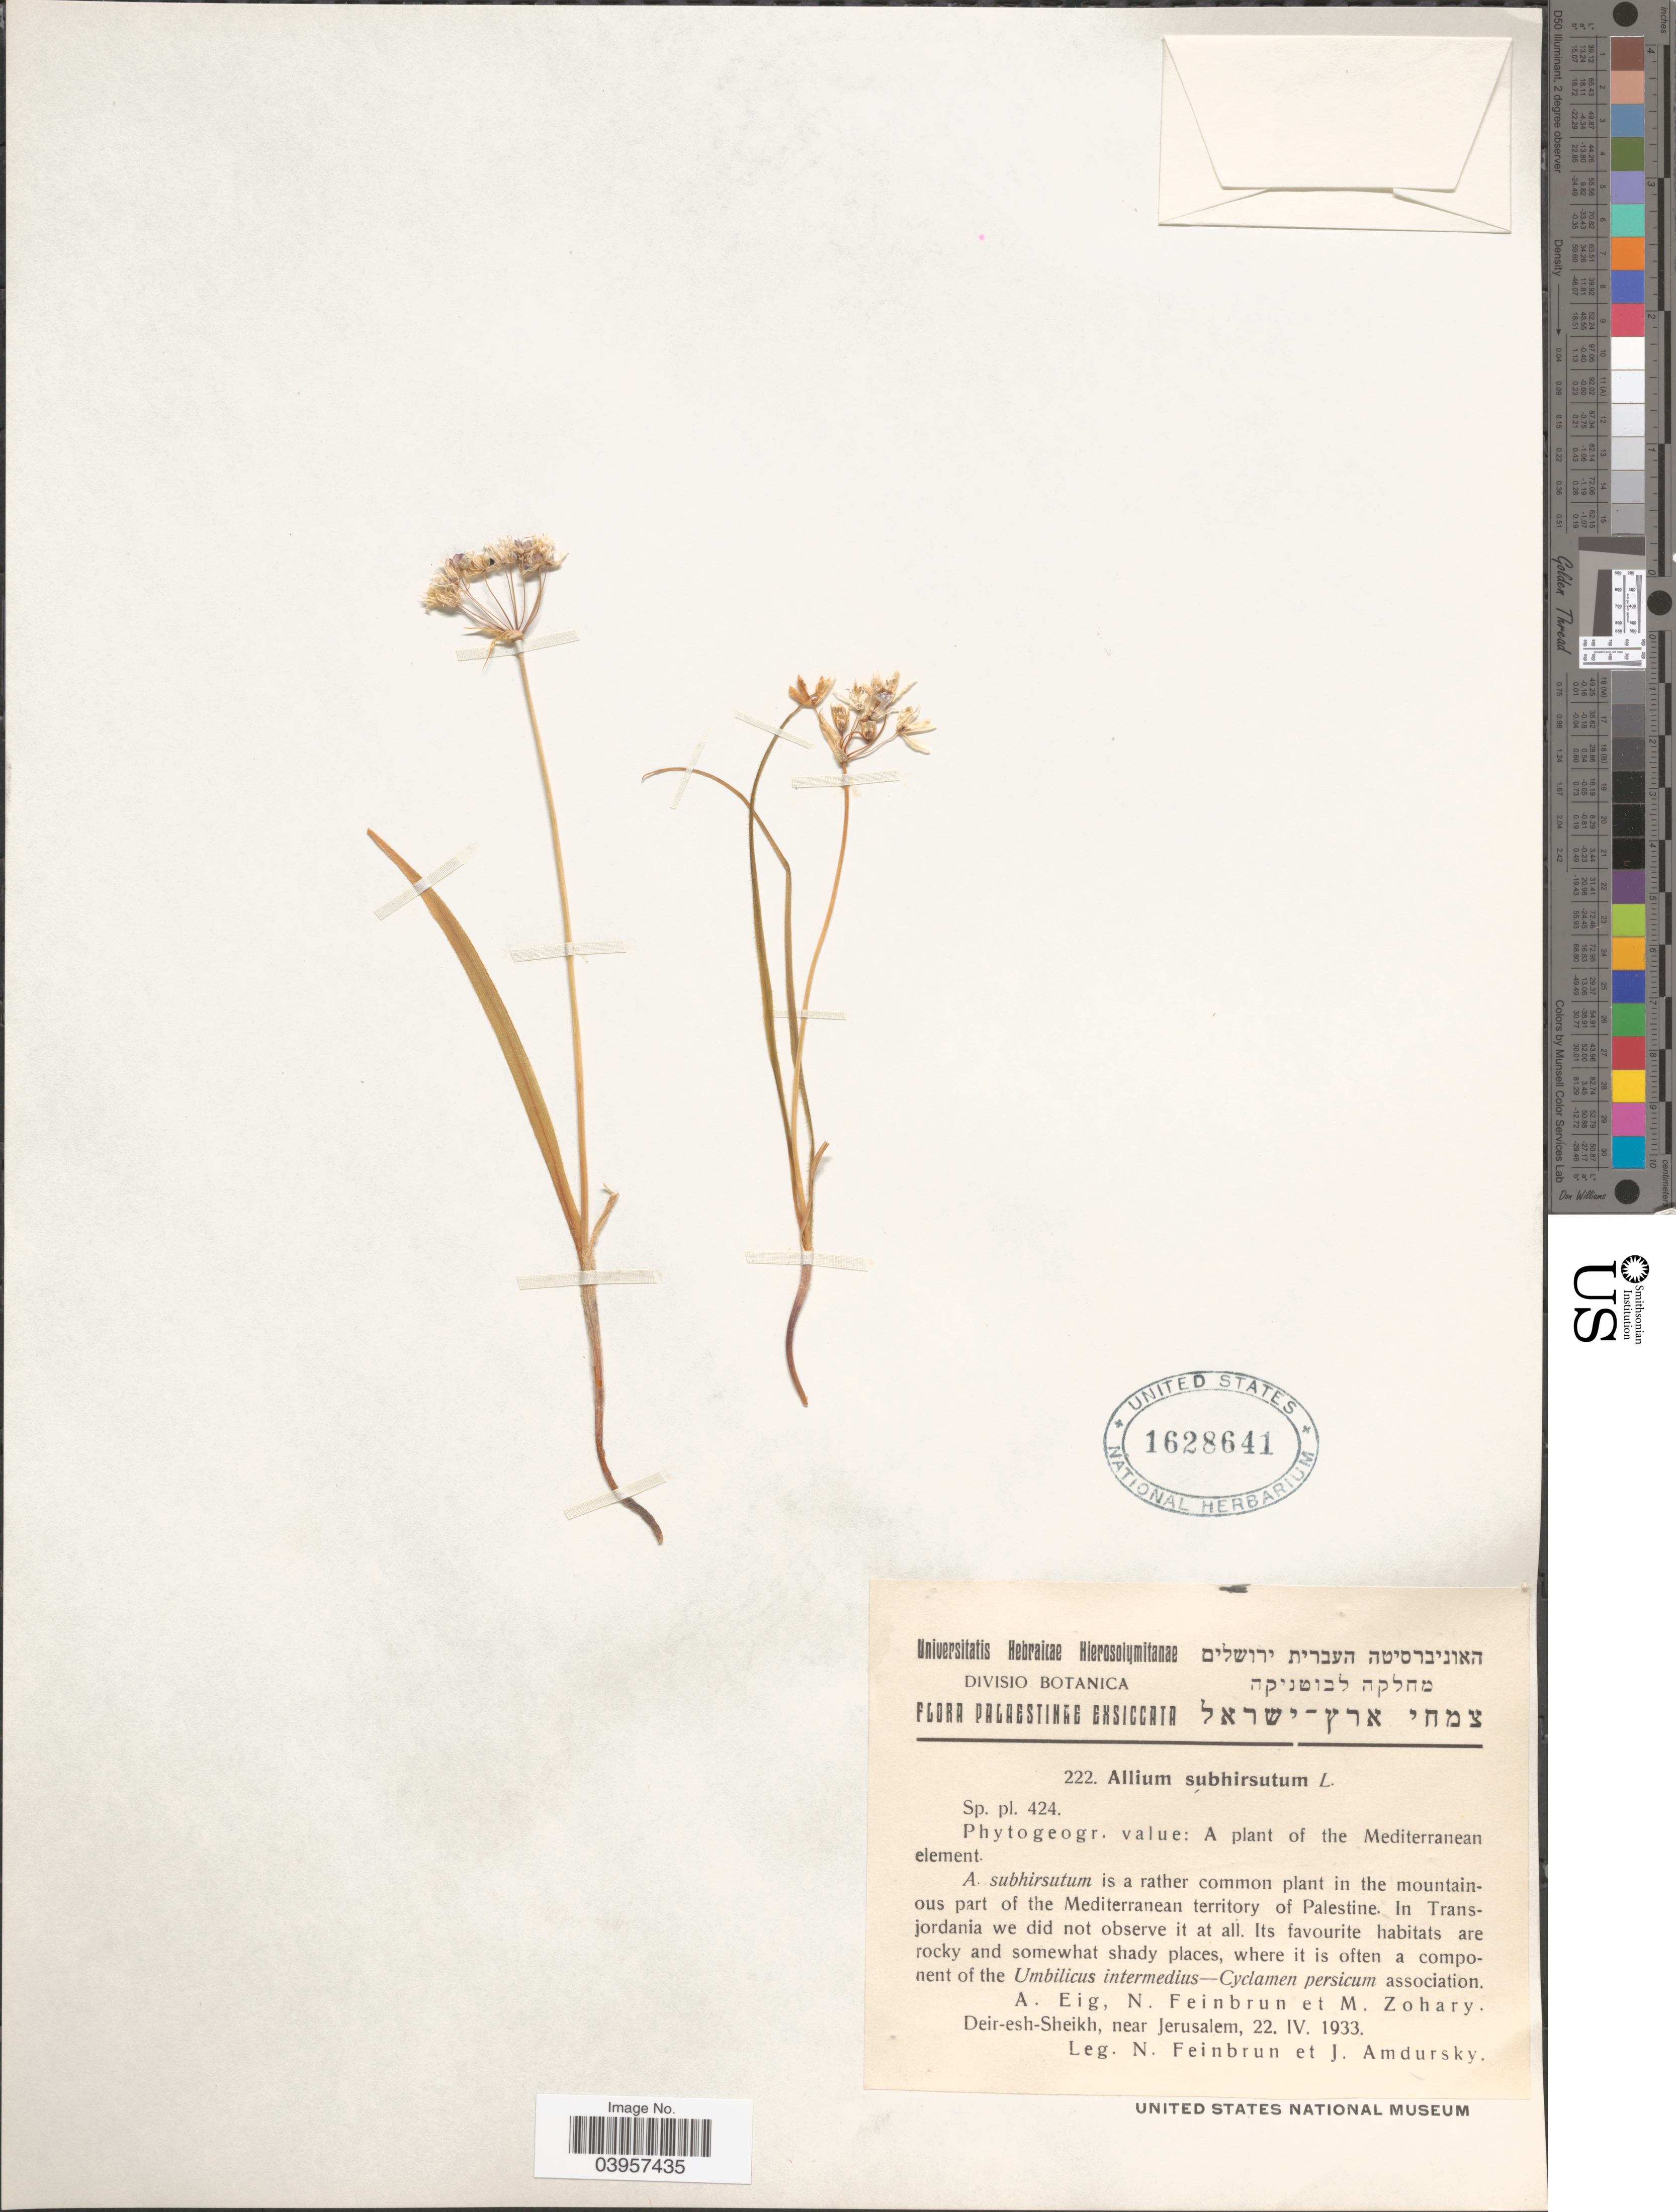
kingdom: Plantae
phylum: Tracheophyta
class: Liliopsida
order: Asparagales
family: Amaryllidaceae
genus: Allium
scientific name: Allium subhirsutum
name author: L.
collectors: N. Feinbrun & I. Amdursky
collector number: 222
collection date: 1933-04-22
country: Israel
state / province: Jerusalem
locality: Palaestinae. Deir-esh-Sheikh, near Jerusalem.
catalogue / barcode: US 1628641